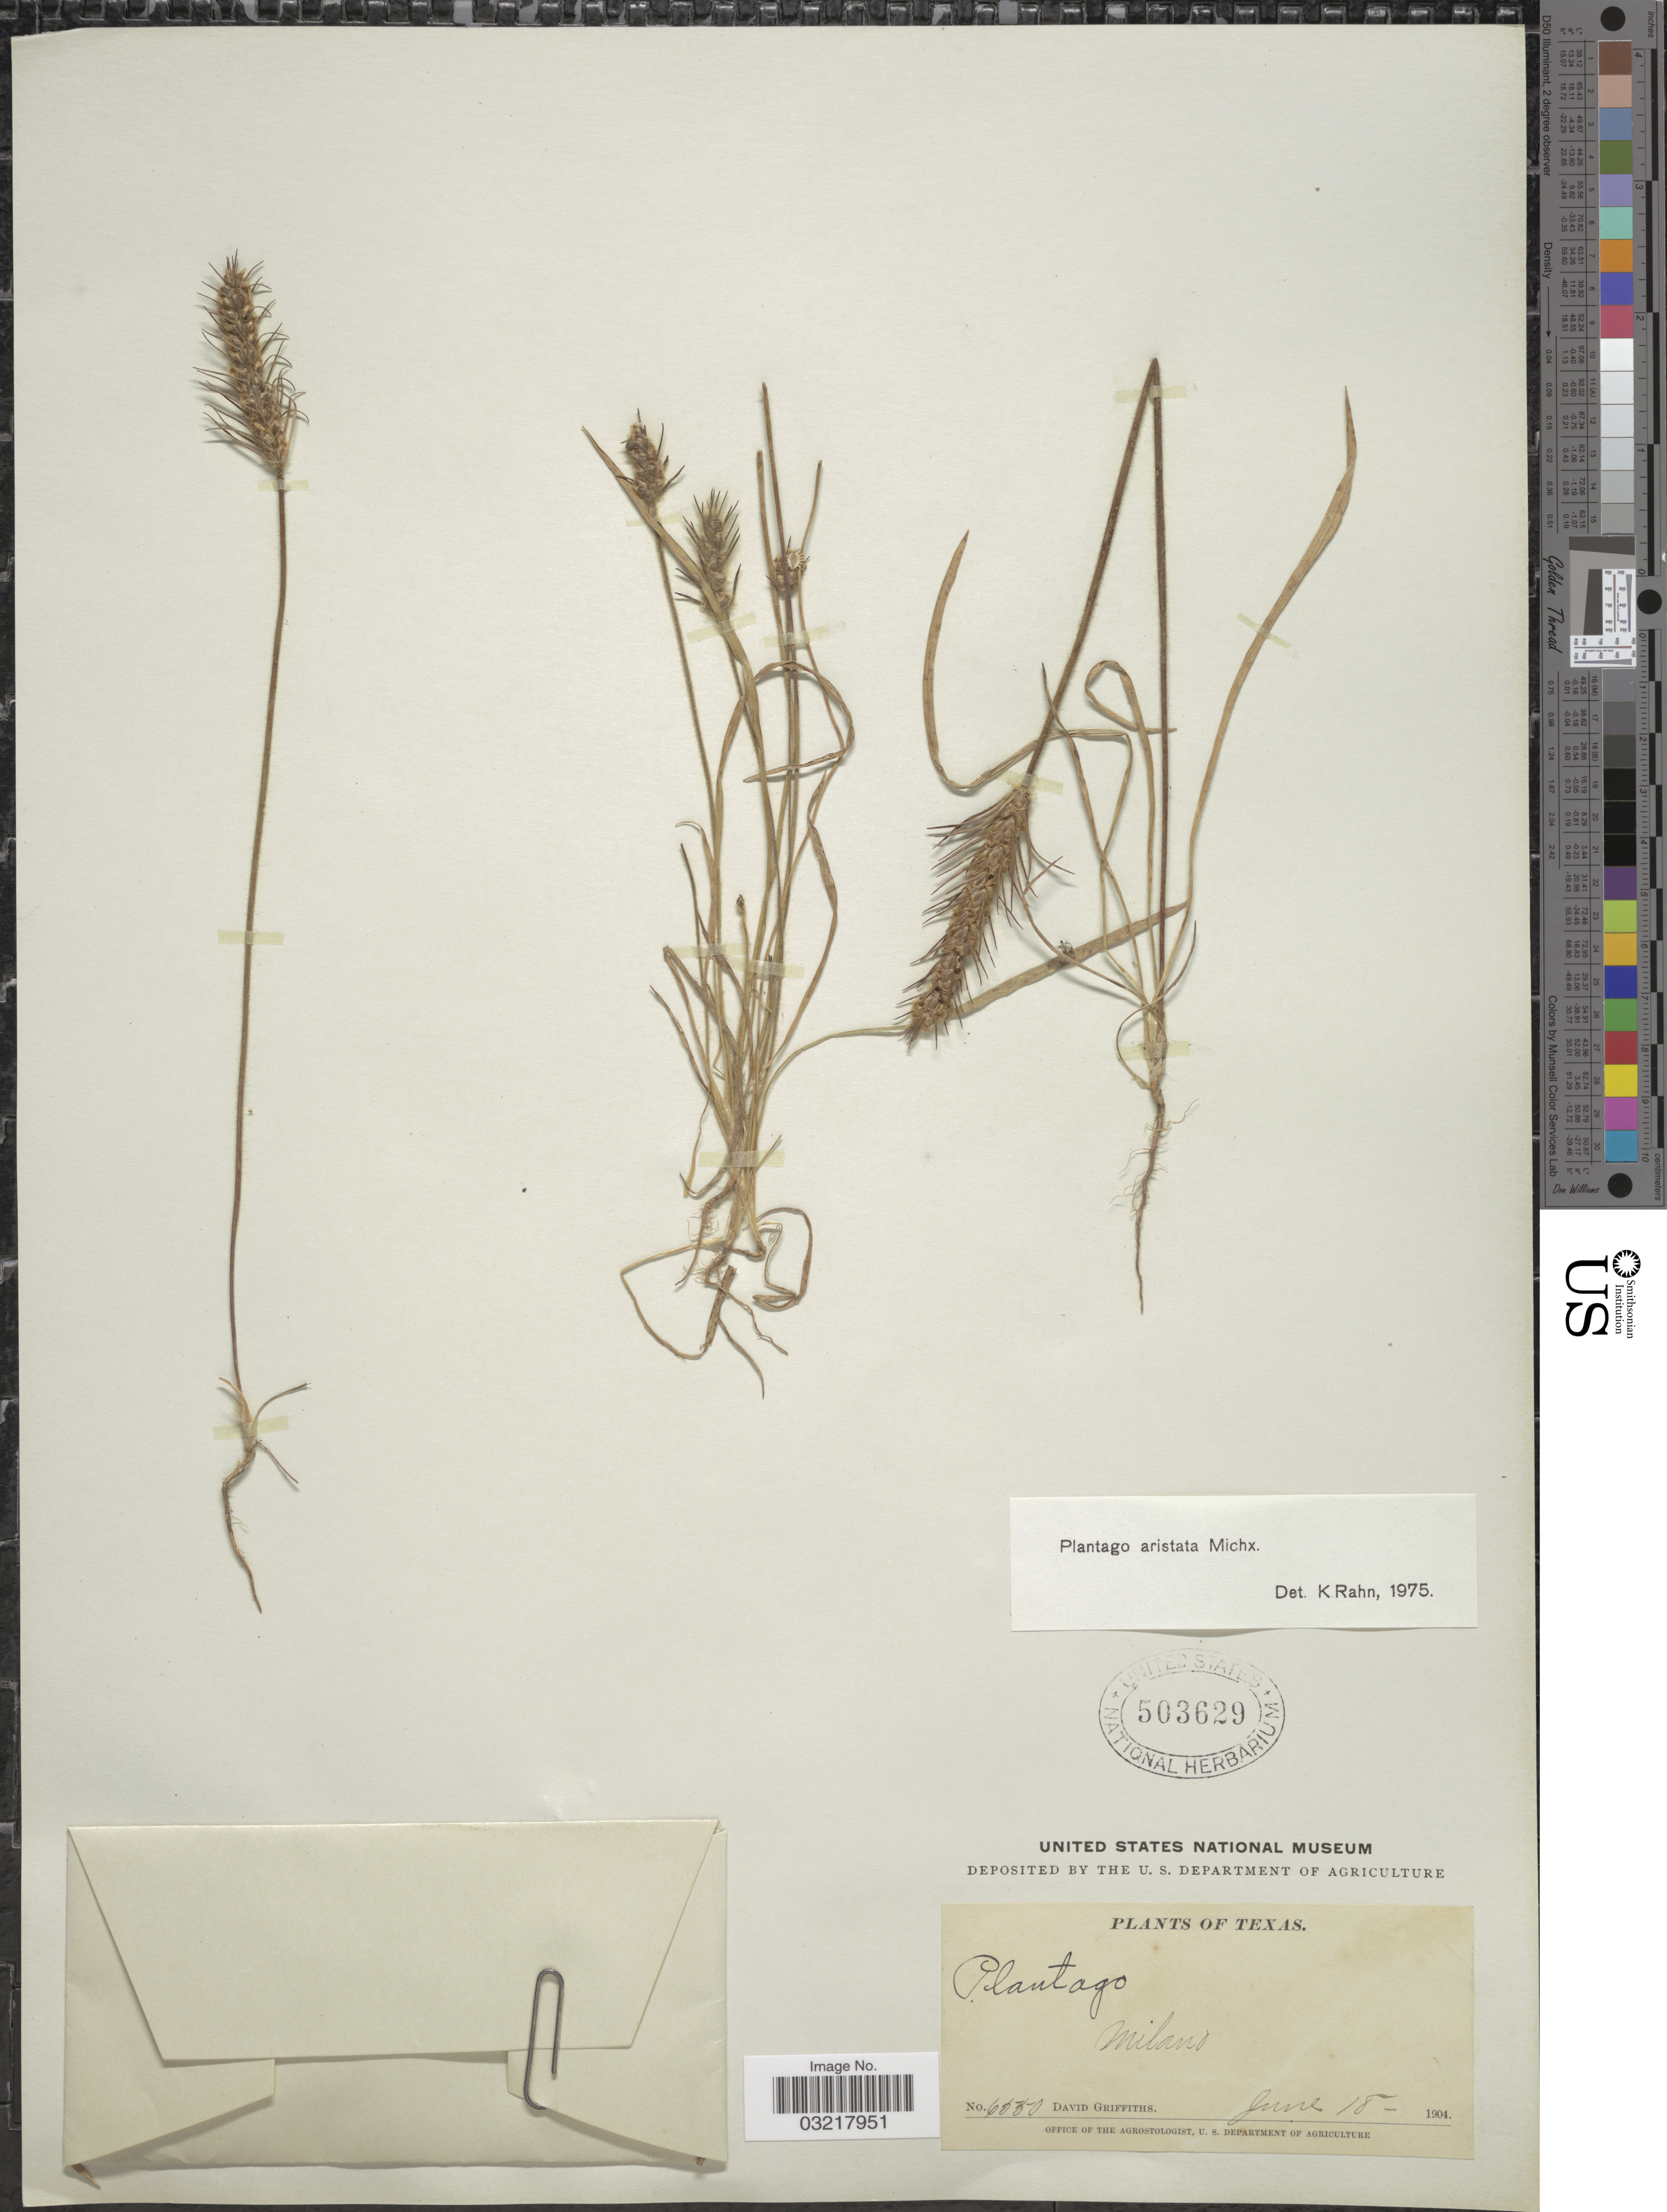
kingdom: Plantae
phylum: Tracheophyta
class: Magnoliopsida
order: Lamiales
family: Plantaginaceae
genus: Plantago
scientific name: Plantago aristata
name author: Michx.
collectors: D. Griffiths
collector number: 6550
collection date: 1904-06-18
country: United States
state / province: Texas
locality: Milano.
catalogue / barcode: US 503629